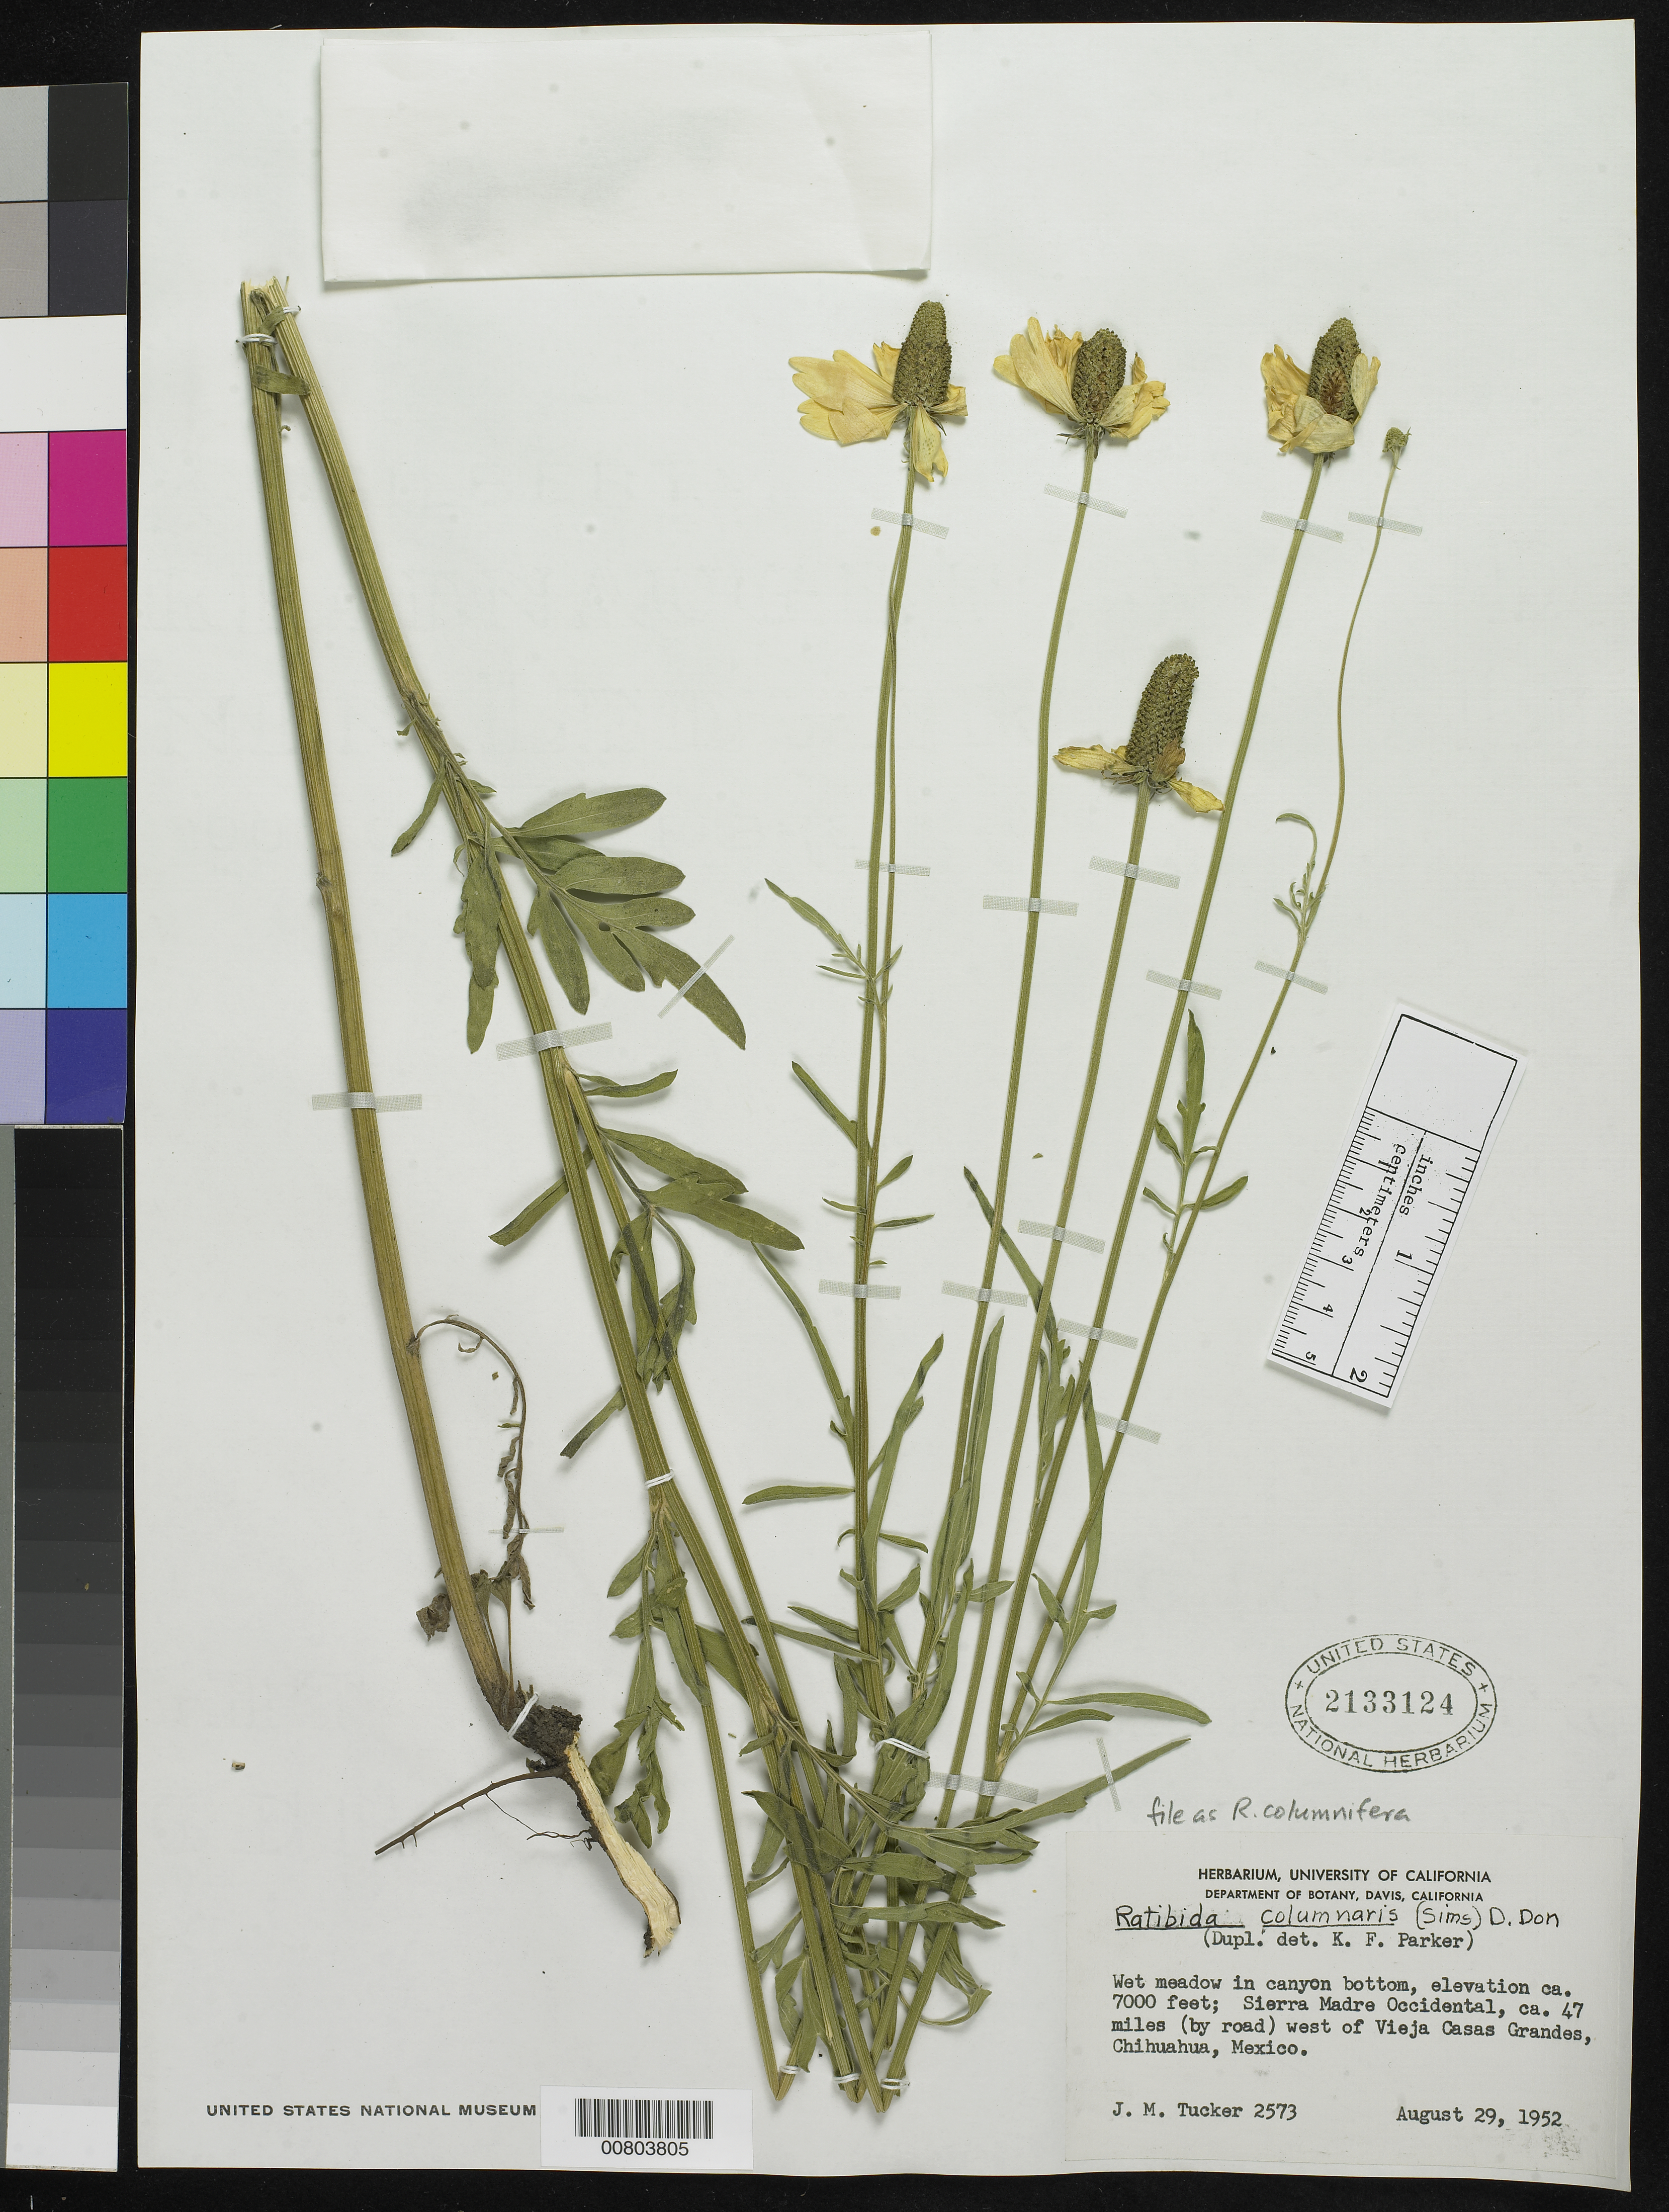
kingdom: Plantae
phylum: Tracheophyta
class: Magnoliopsida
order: Asterales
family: Asteraceae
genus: Ratibida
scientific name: Ratibida columnaris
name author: (Pursh) D. Don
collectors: J. M. Tucker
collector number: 2573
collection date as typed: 29 Aug 1952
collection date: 1952-08-29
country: Mexico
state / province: Chihuahua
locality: Sierra Madre Occidental, ca. 47 miles (by road) west of Viejo Casas Grandes, Chihuahua.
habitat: Wet meadow in canyon bottom.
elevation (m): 2134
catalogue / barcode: US 2133124